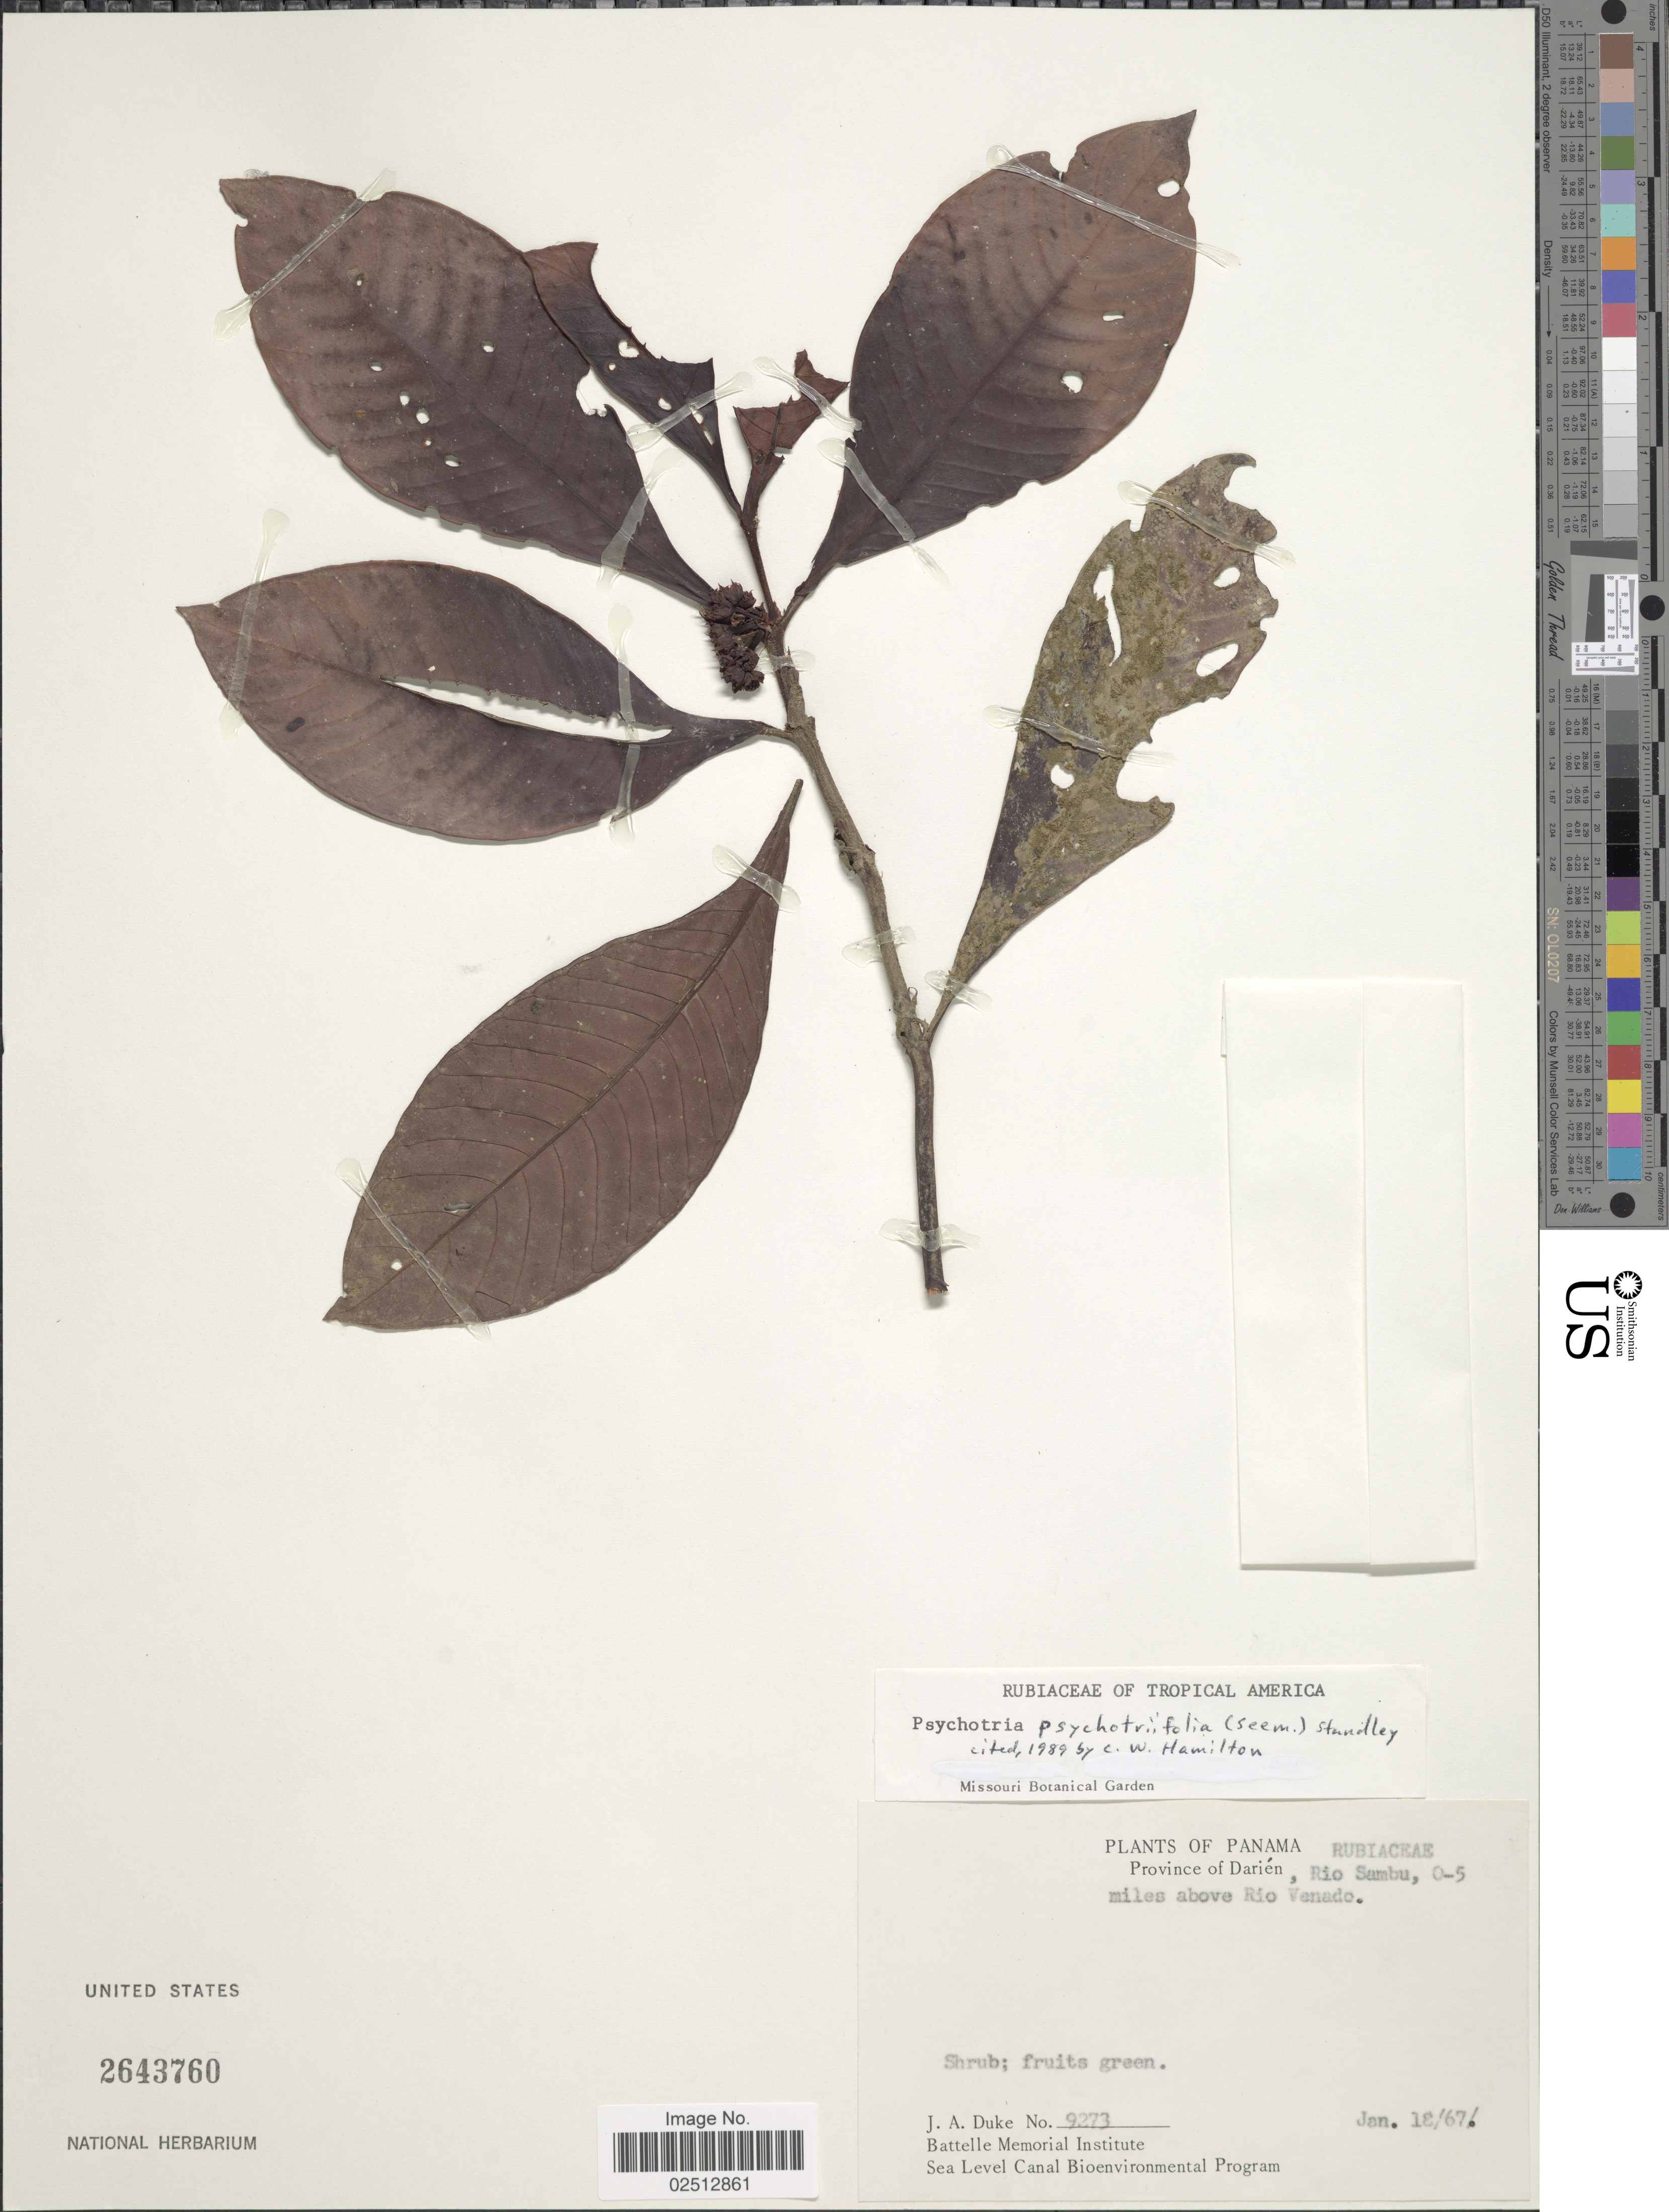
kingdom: Plantae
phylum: Tracheophyta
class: Magnoliopsida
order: Gentianales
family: Rubiaceae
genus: Psychotria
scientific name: Psychotria psychotriaefolia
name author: (Seem.) Standl.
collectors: J. A. Duke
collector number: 9273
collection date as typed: Transcribed d/m/y: 18/1/67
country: Panama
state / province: Darién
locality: Province of Darien, Rio Sambu, 0-5 miles above Rio Venado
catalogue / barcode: US 2643760